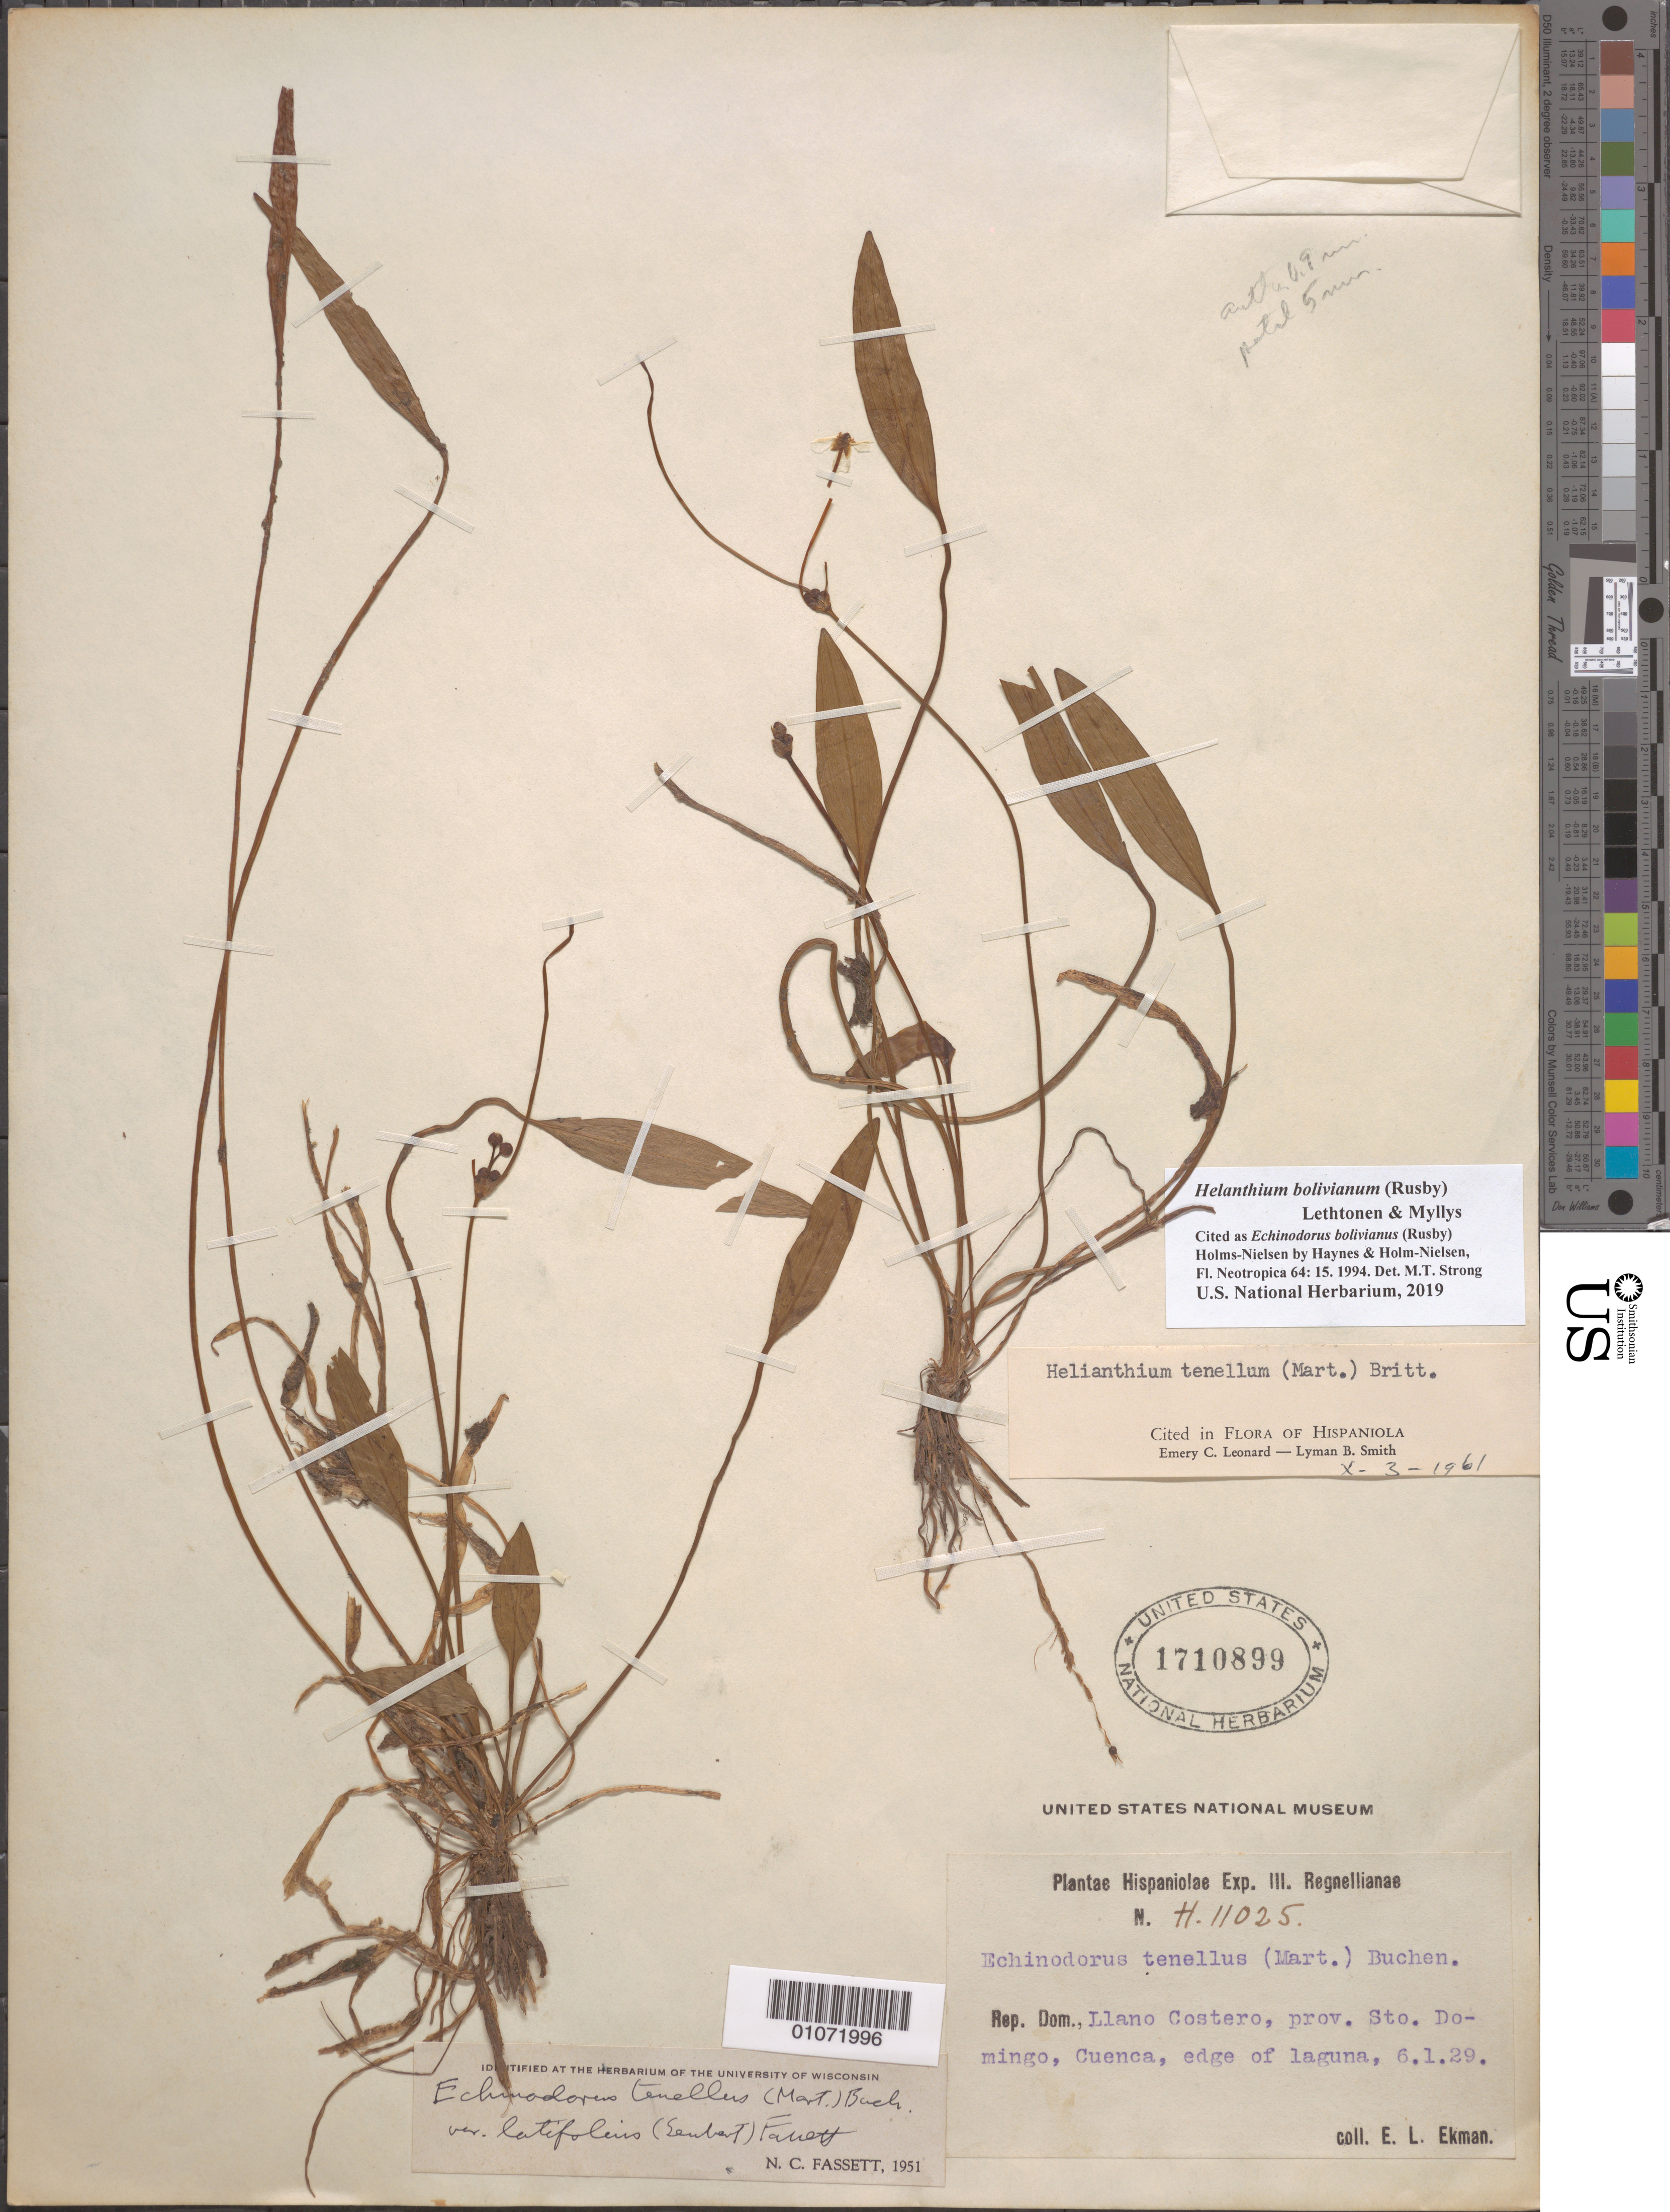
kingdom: Plantae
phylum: Tracheophyta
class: Liliopsida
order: Alismatales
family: Alismataceae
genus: Helanthium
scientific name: Helanthium bolivianum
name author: (Rusby) Lehtonen & Myllys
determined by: Strong, Mark T., (BOT), Smithsonian Institution - National Museum of Natural History (UNITED STATES)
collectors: E. L. Ekman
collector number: H 11025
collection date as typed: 06 Jan 1929 or 01 Jun 1929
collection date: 1929-01-06 or 1929-06-01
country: Dominican Republic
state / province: Santo Domingo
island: Hispaniola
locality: Llane costero, Cuenca, edge of Laguna.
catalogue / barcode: US 1710899